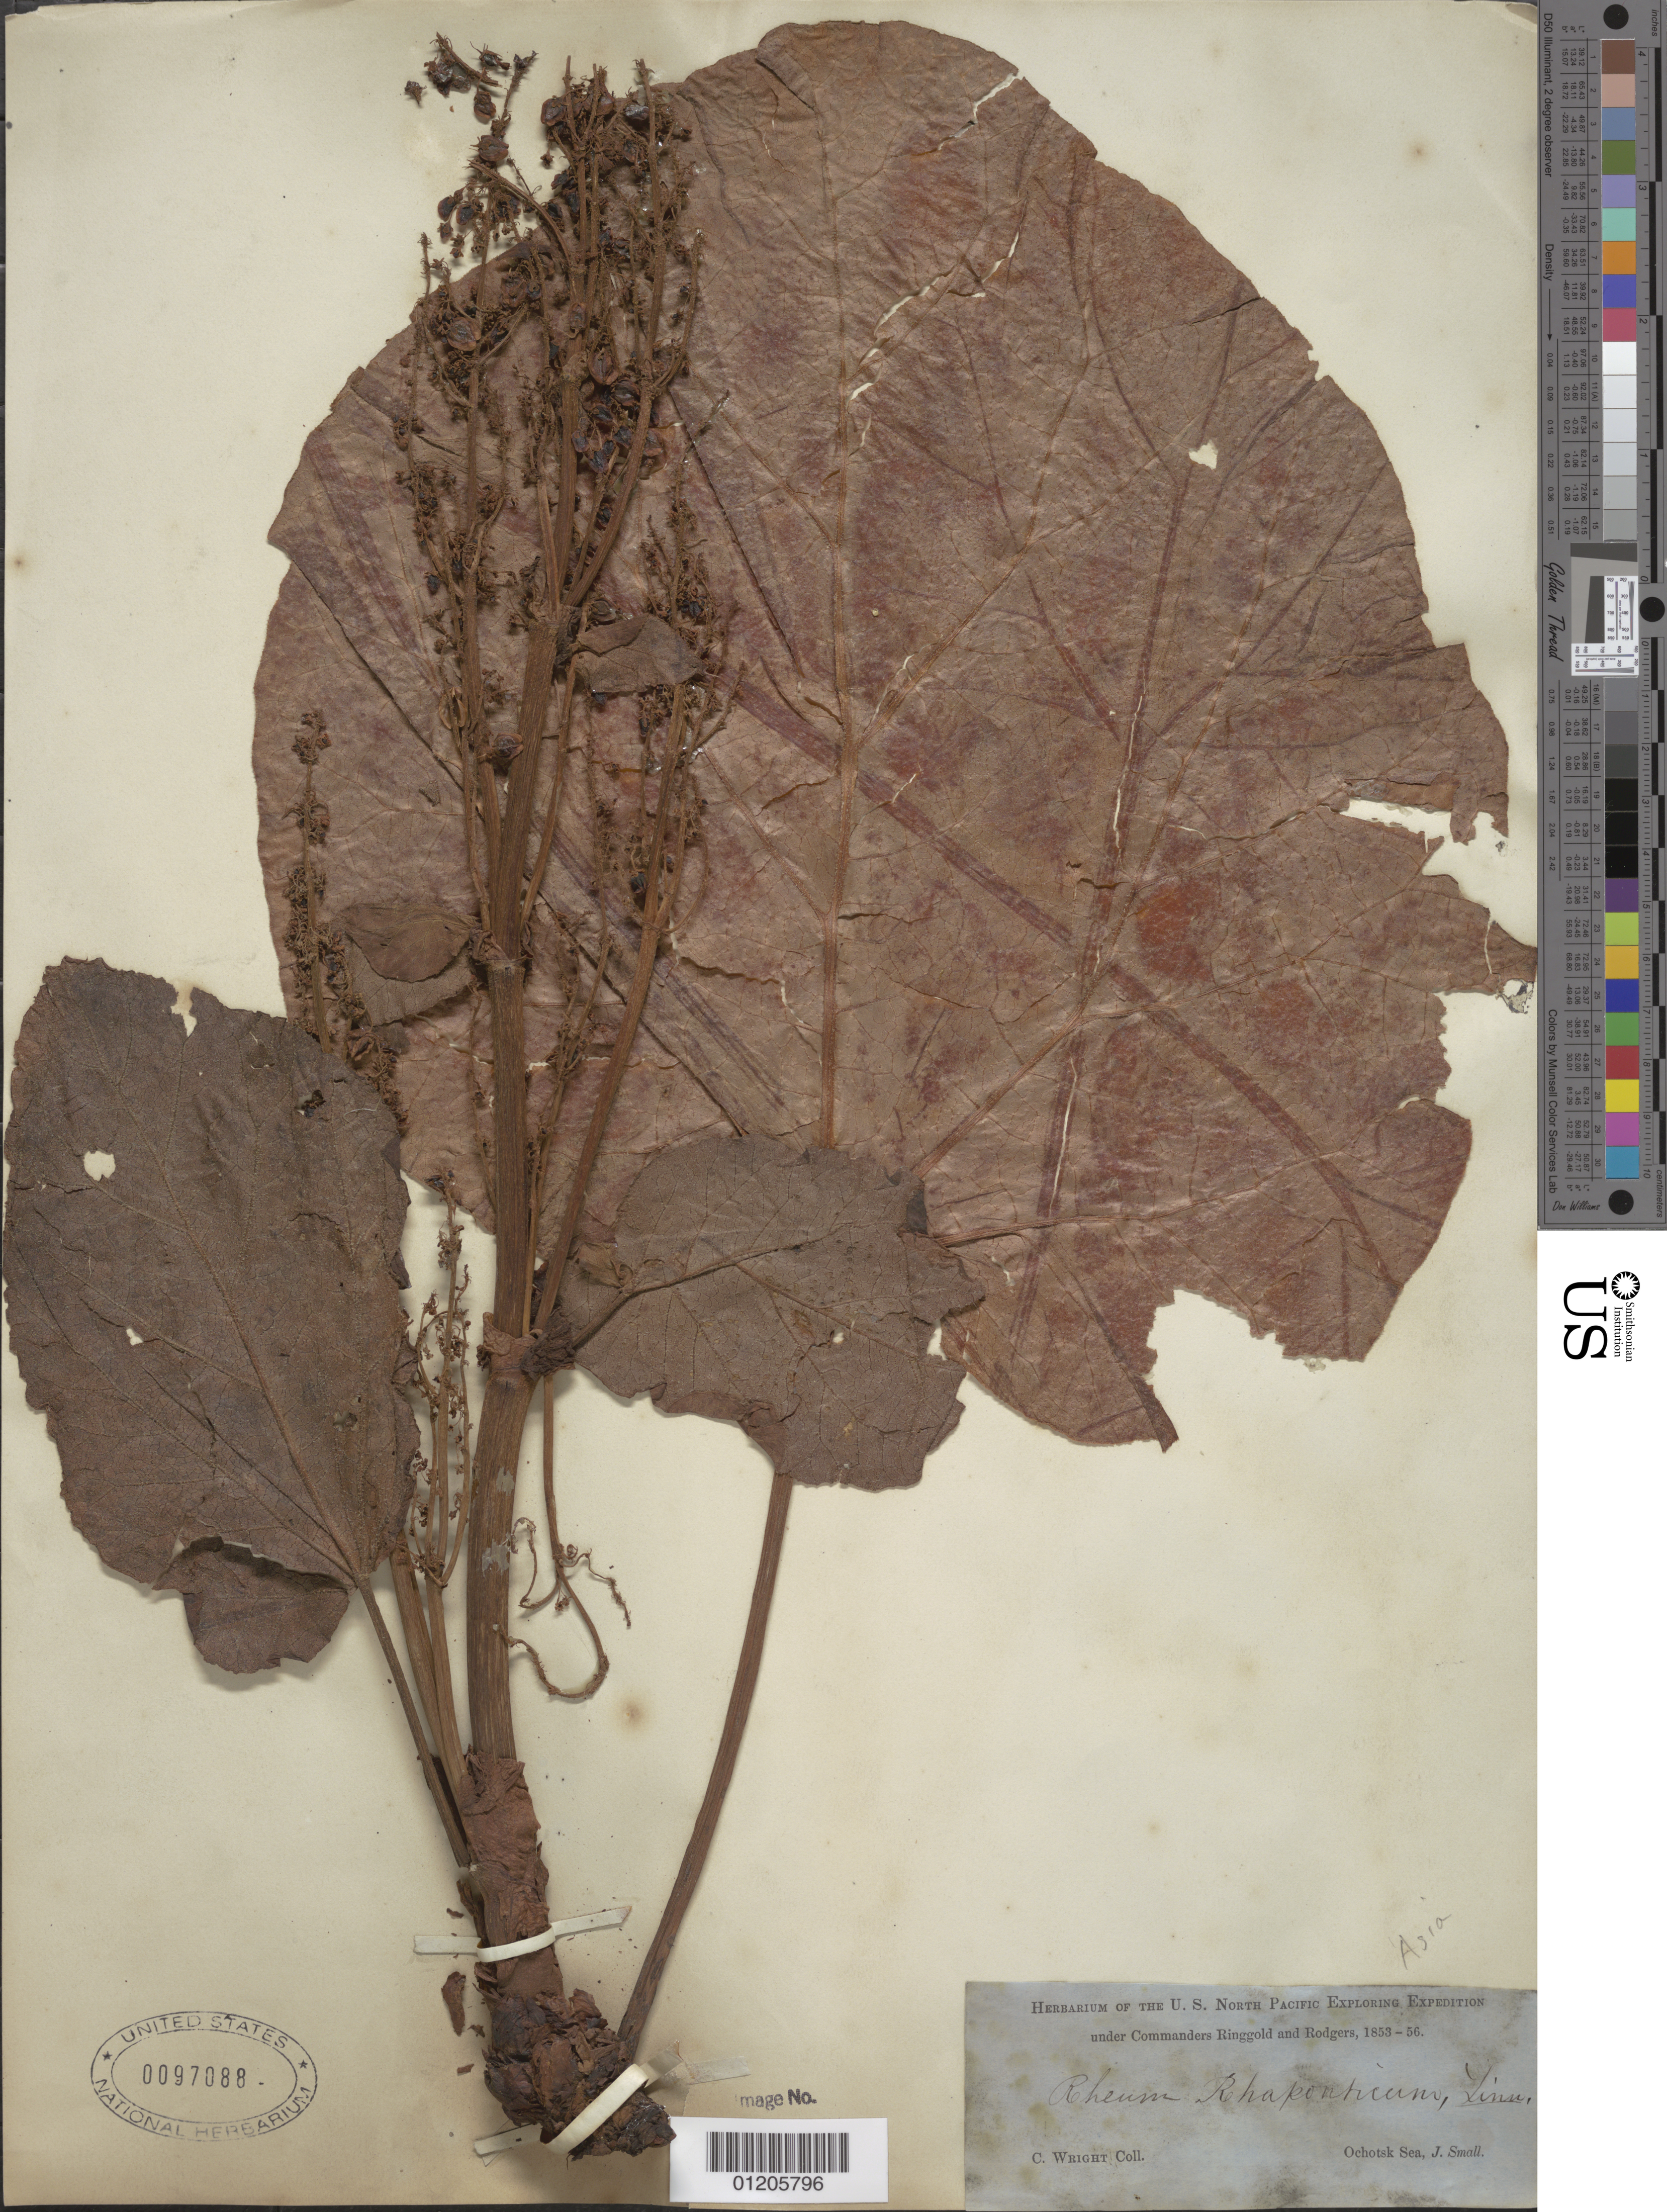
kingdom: Plantae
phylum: Tracheophyta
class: Magnoliopsida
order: Caryophyllales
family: Polygonaceae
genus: Rheum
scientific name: Rheum rhaponticum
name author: L.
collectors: C. Wright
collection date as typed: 1853 to -- --- 1856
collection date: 1853/1856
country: Russian Federation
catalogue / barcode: US 97088